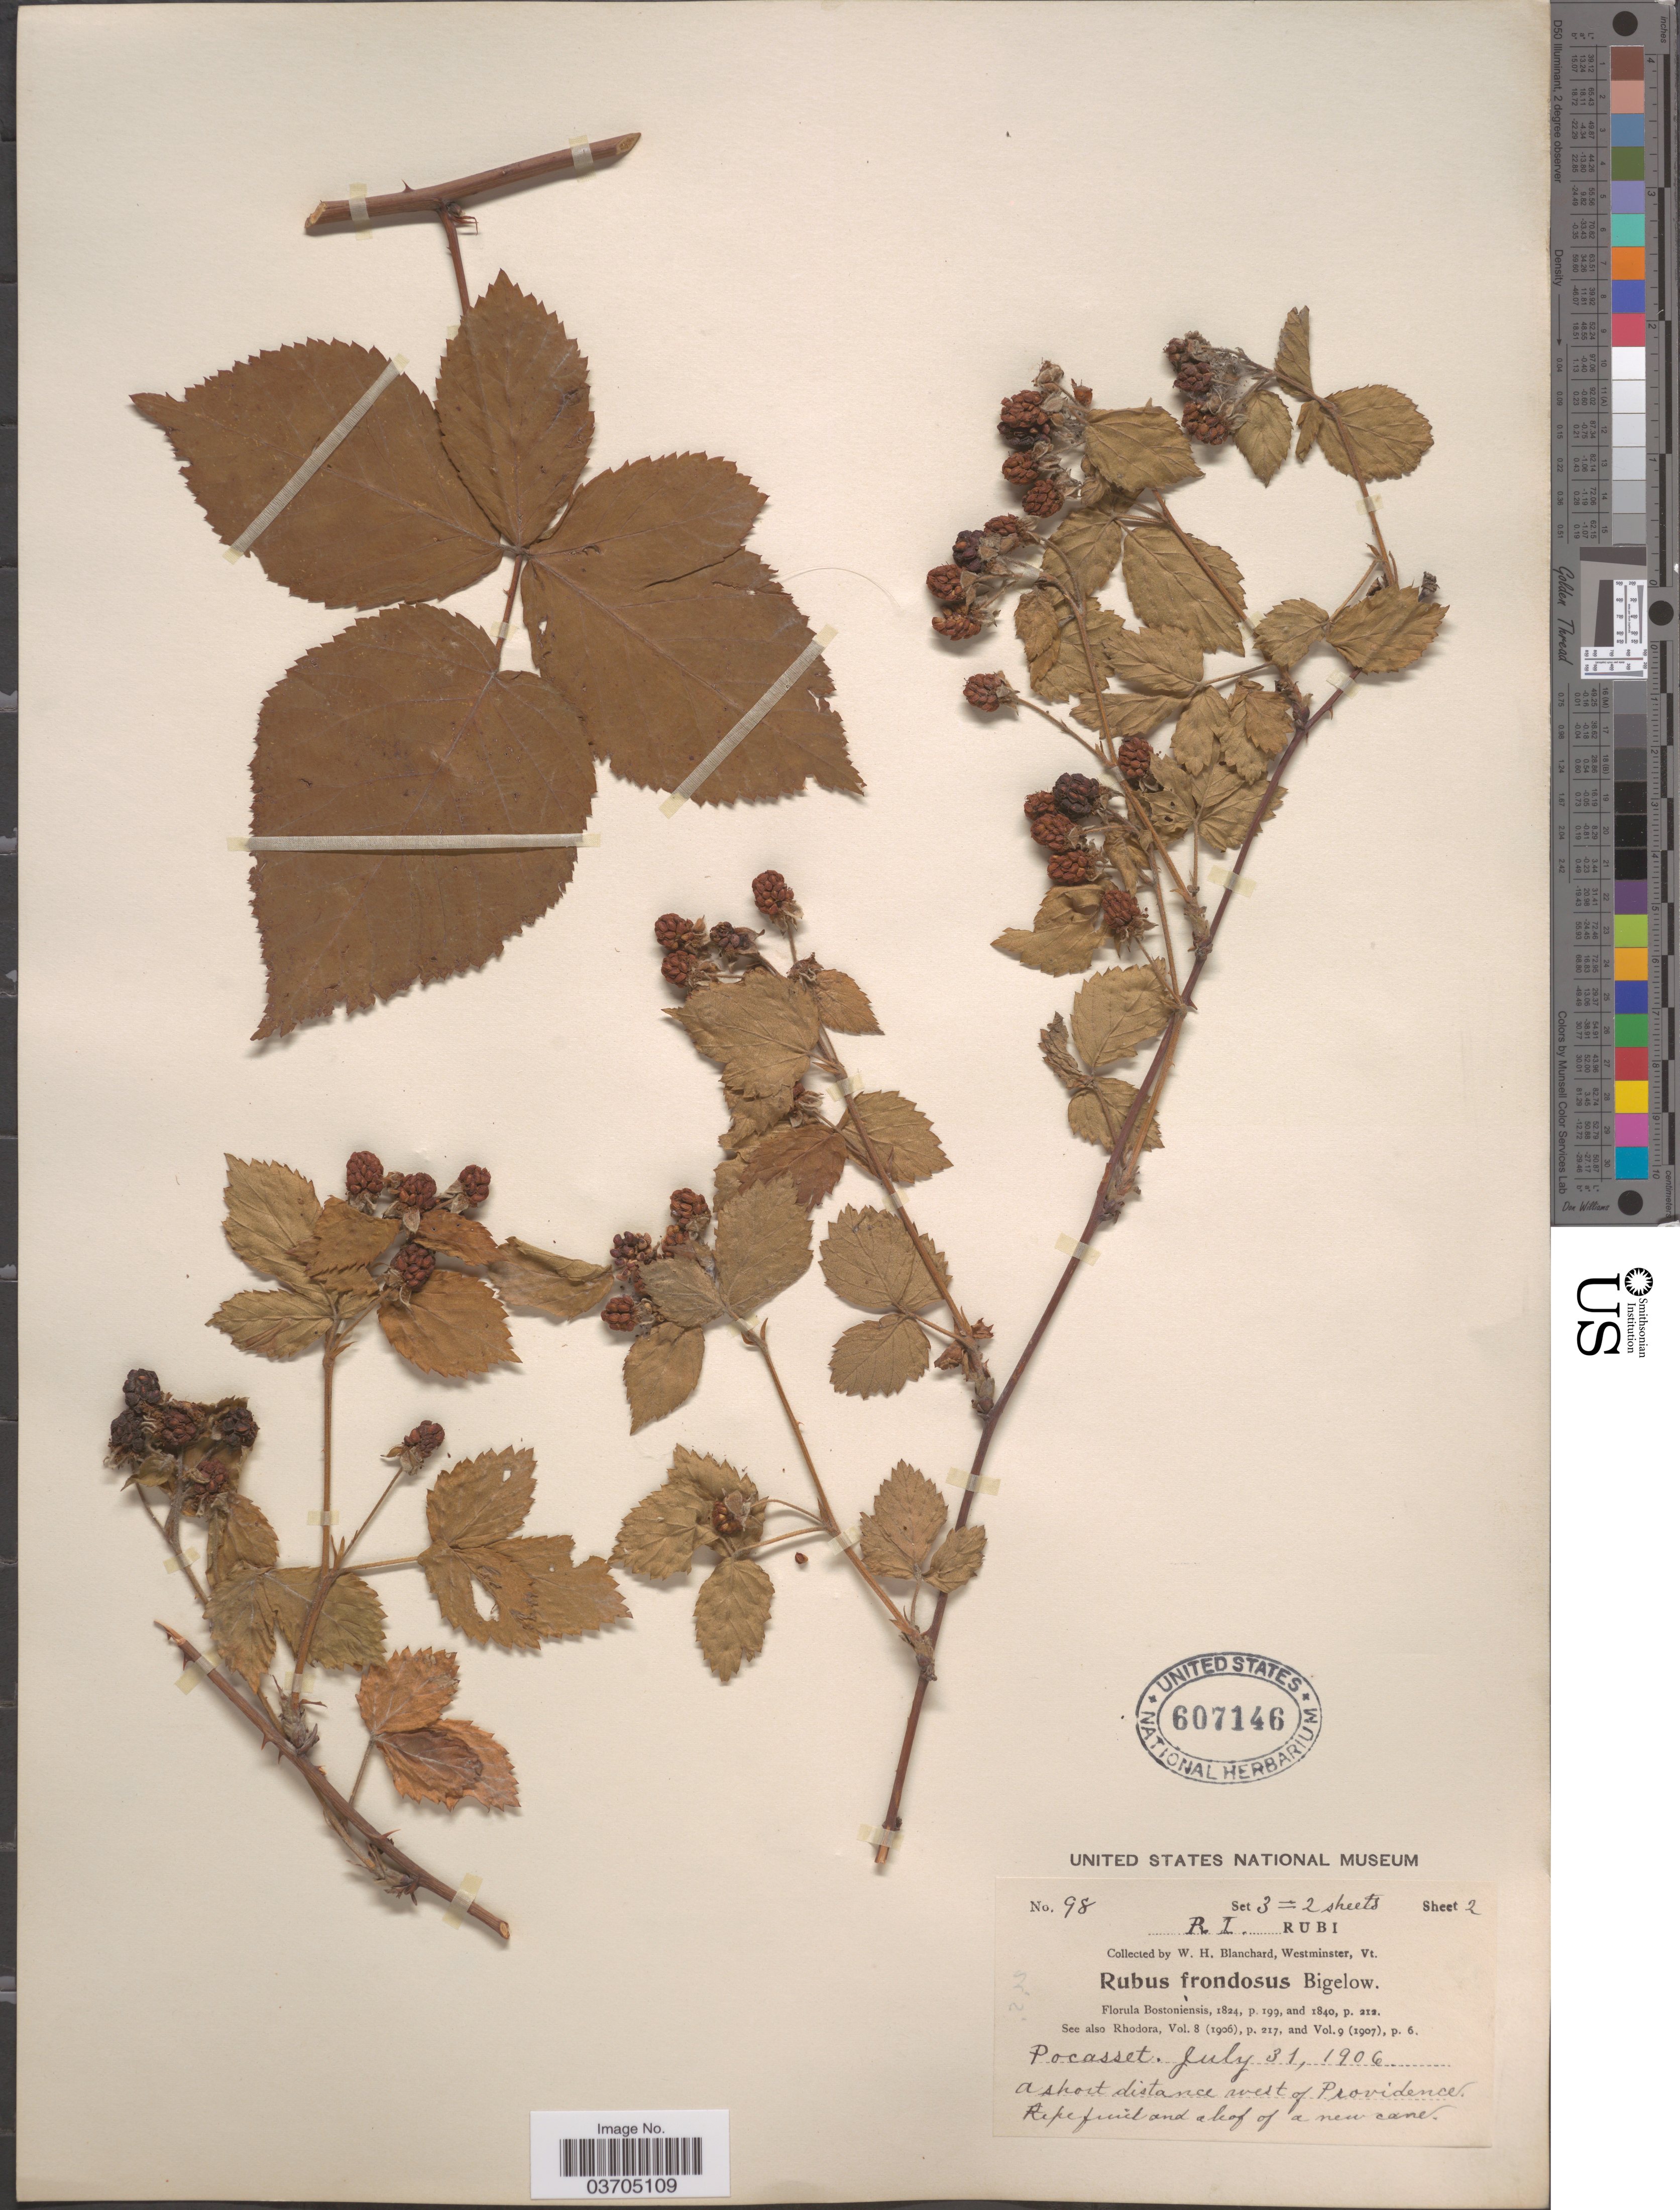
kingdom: Plantae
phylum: Tracheophyta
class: Magnoliopsida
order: Rosales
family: Rosaceae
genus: Rubus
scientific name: Rubus frondosus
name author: Bigelow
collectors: W. H. Blanchard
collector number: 98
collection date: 1906-07-31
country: United States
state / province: Rhode Island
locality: Pocasset. A short distance west of Providence.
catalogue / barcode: US 607146